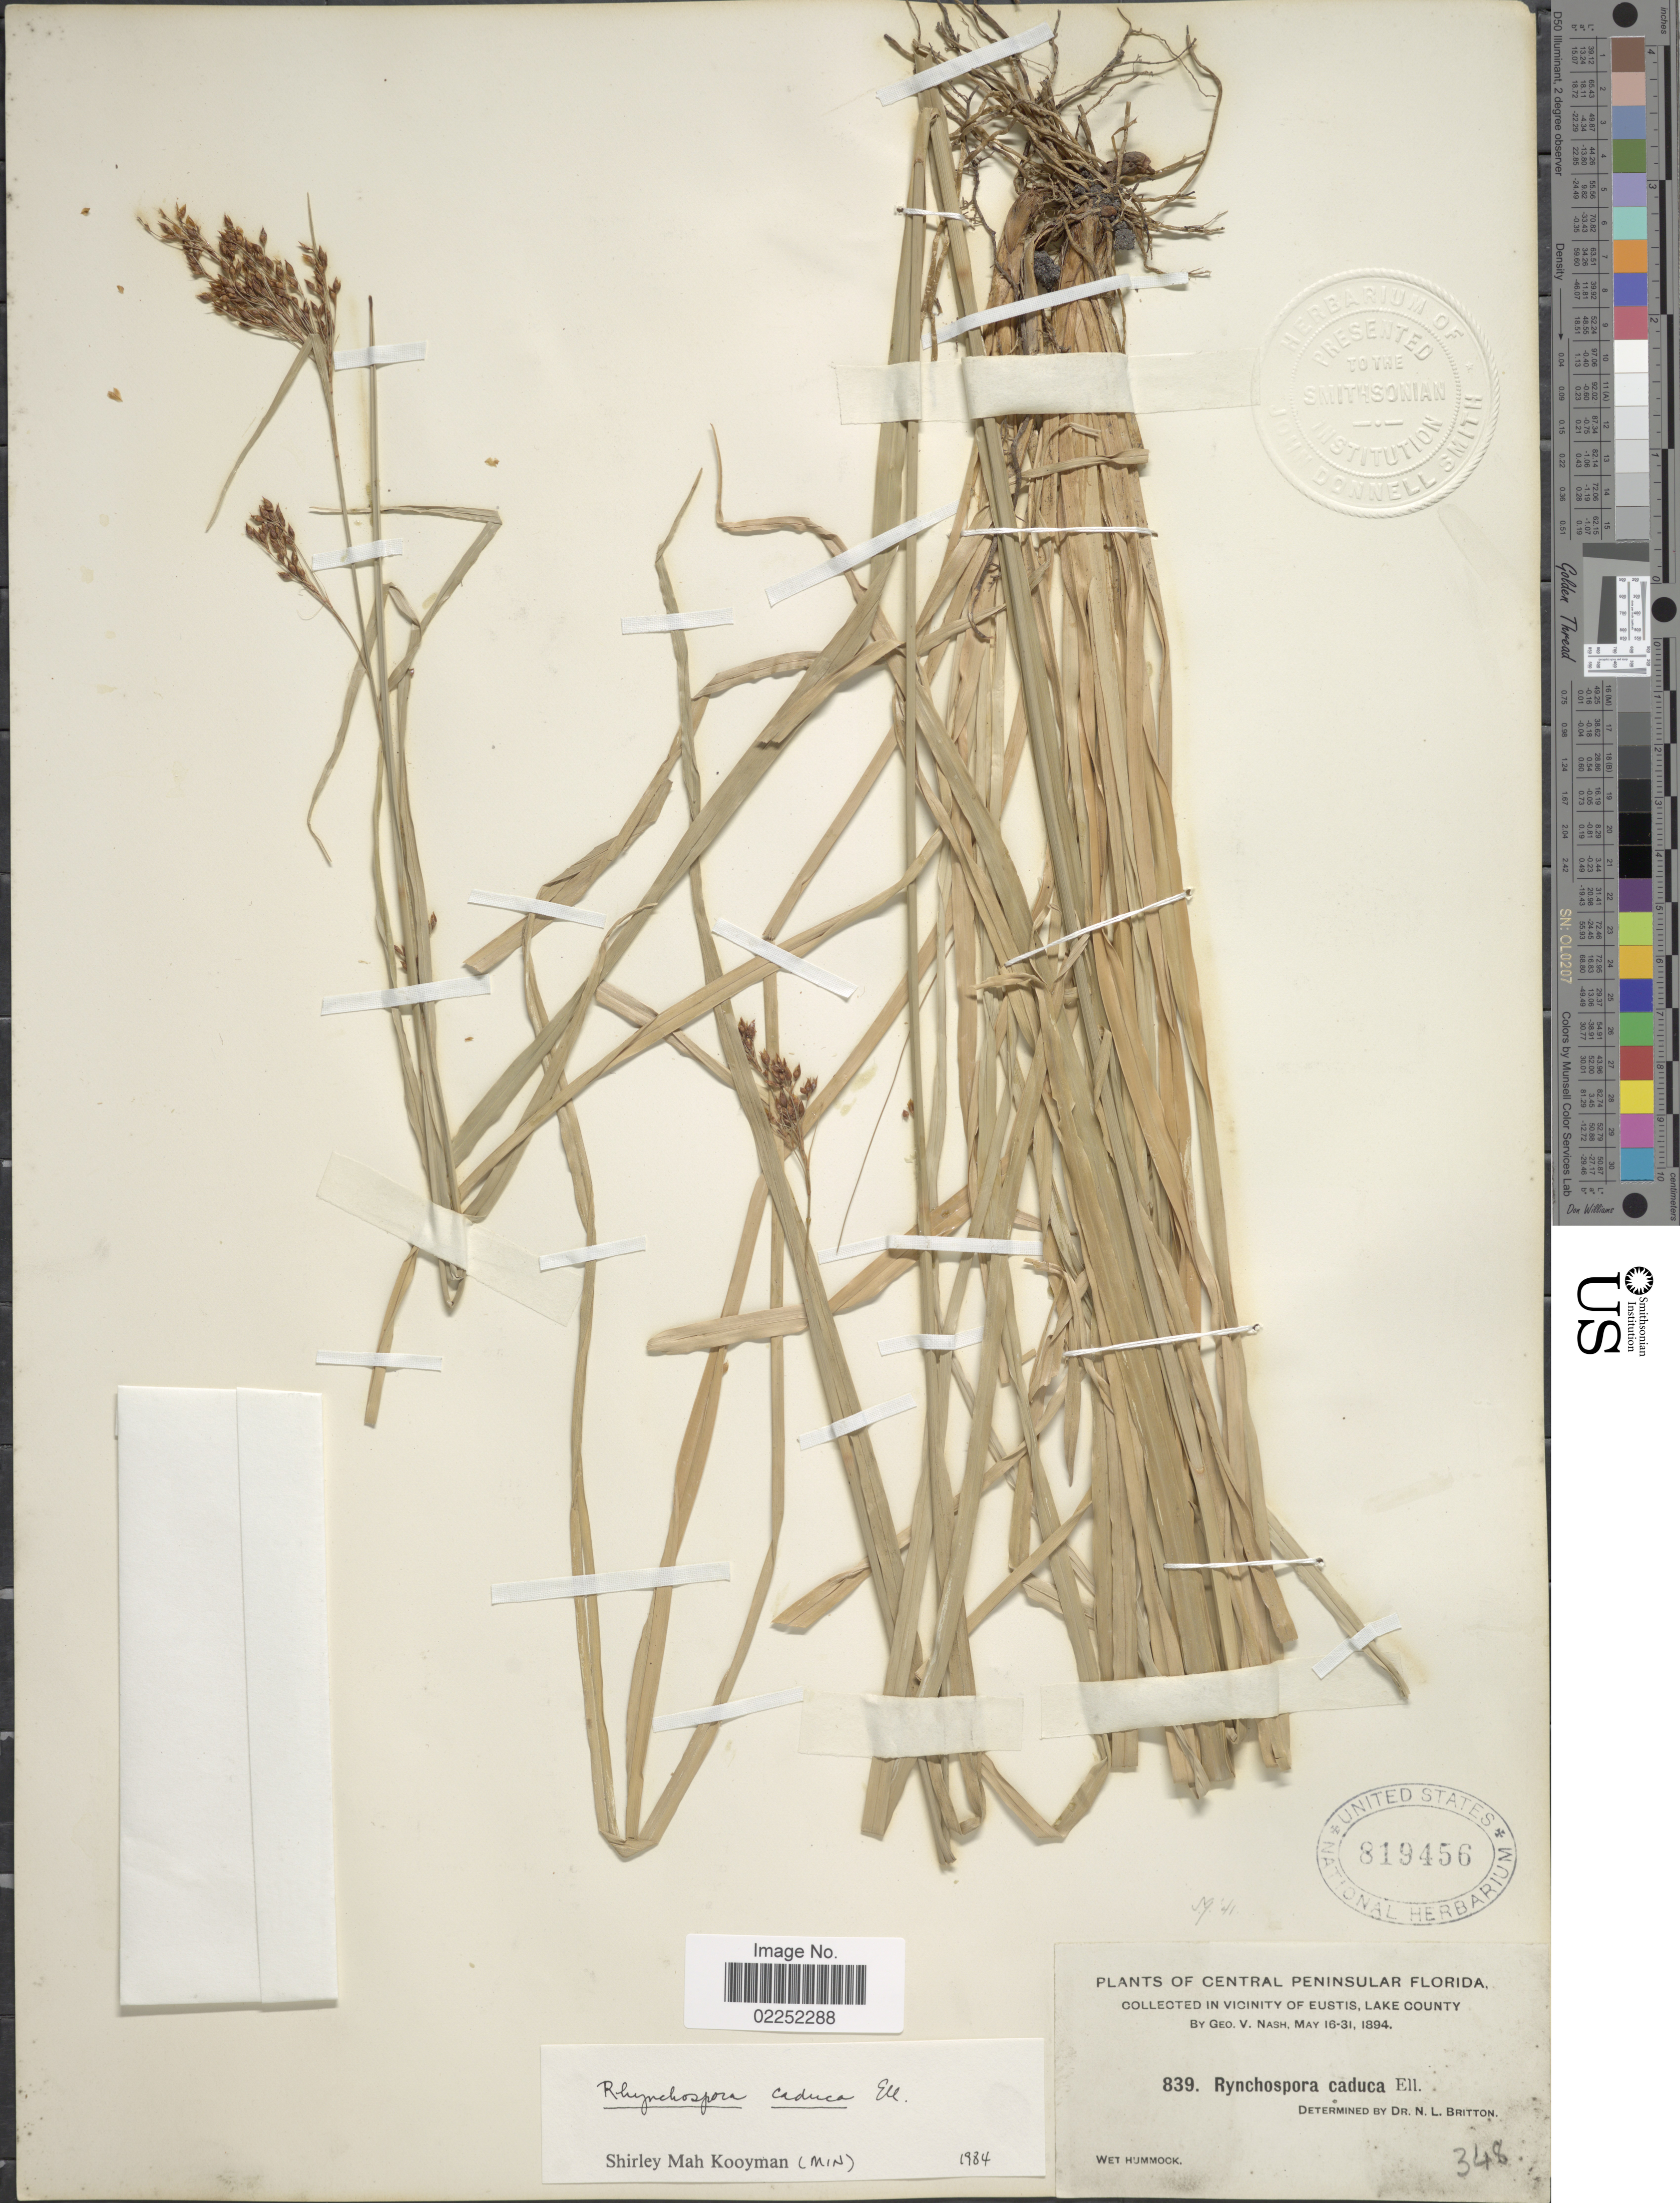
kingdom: Plantae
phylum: Tracheophyta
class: Liliopsida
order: Poales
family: Cyperaceae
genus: Rhynchospora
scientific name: Rhynchospora caduca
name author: Elliott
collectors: G. V. Nash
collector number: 83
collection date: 1894-05-16/1894-05-31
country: United States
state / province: Florida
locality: Central Peninsular, In vicinity of Eustis, Lake County, Wet Hummock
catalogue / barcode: US 819456